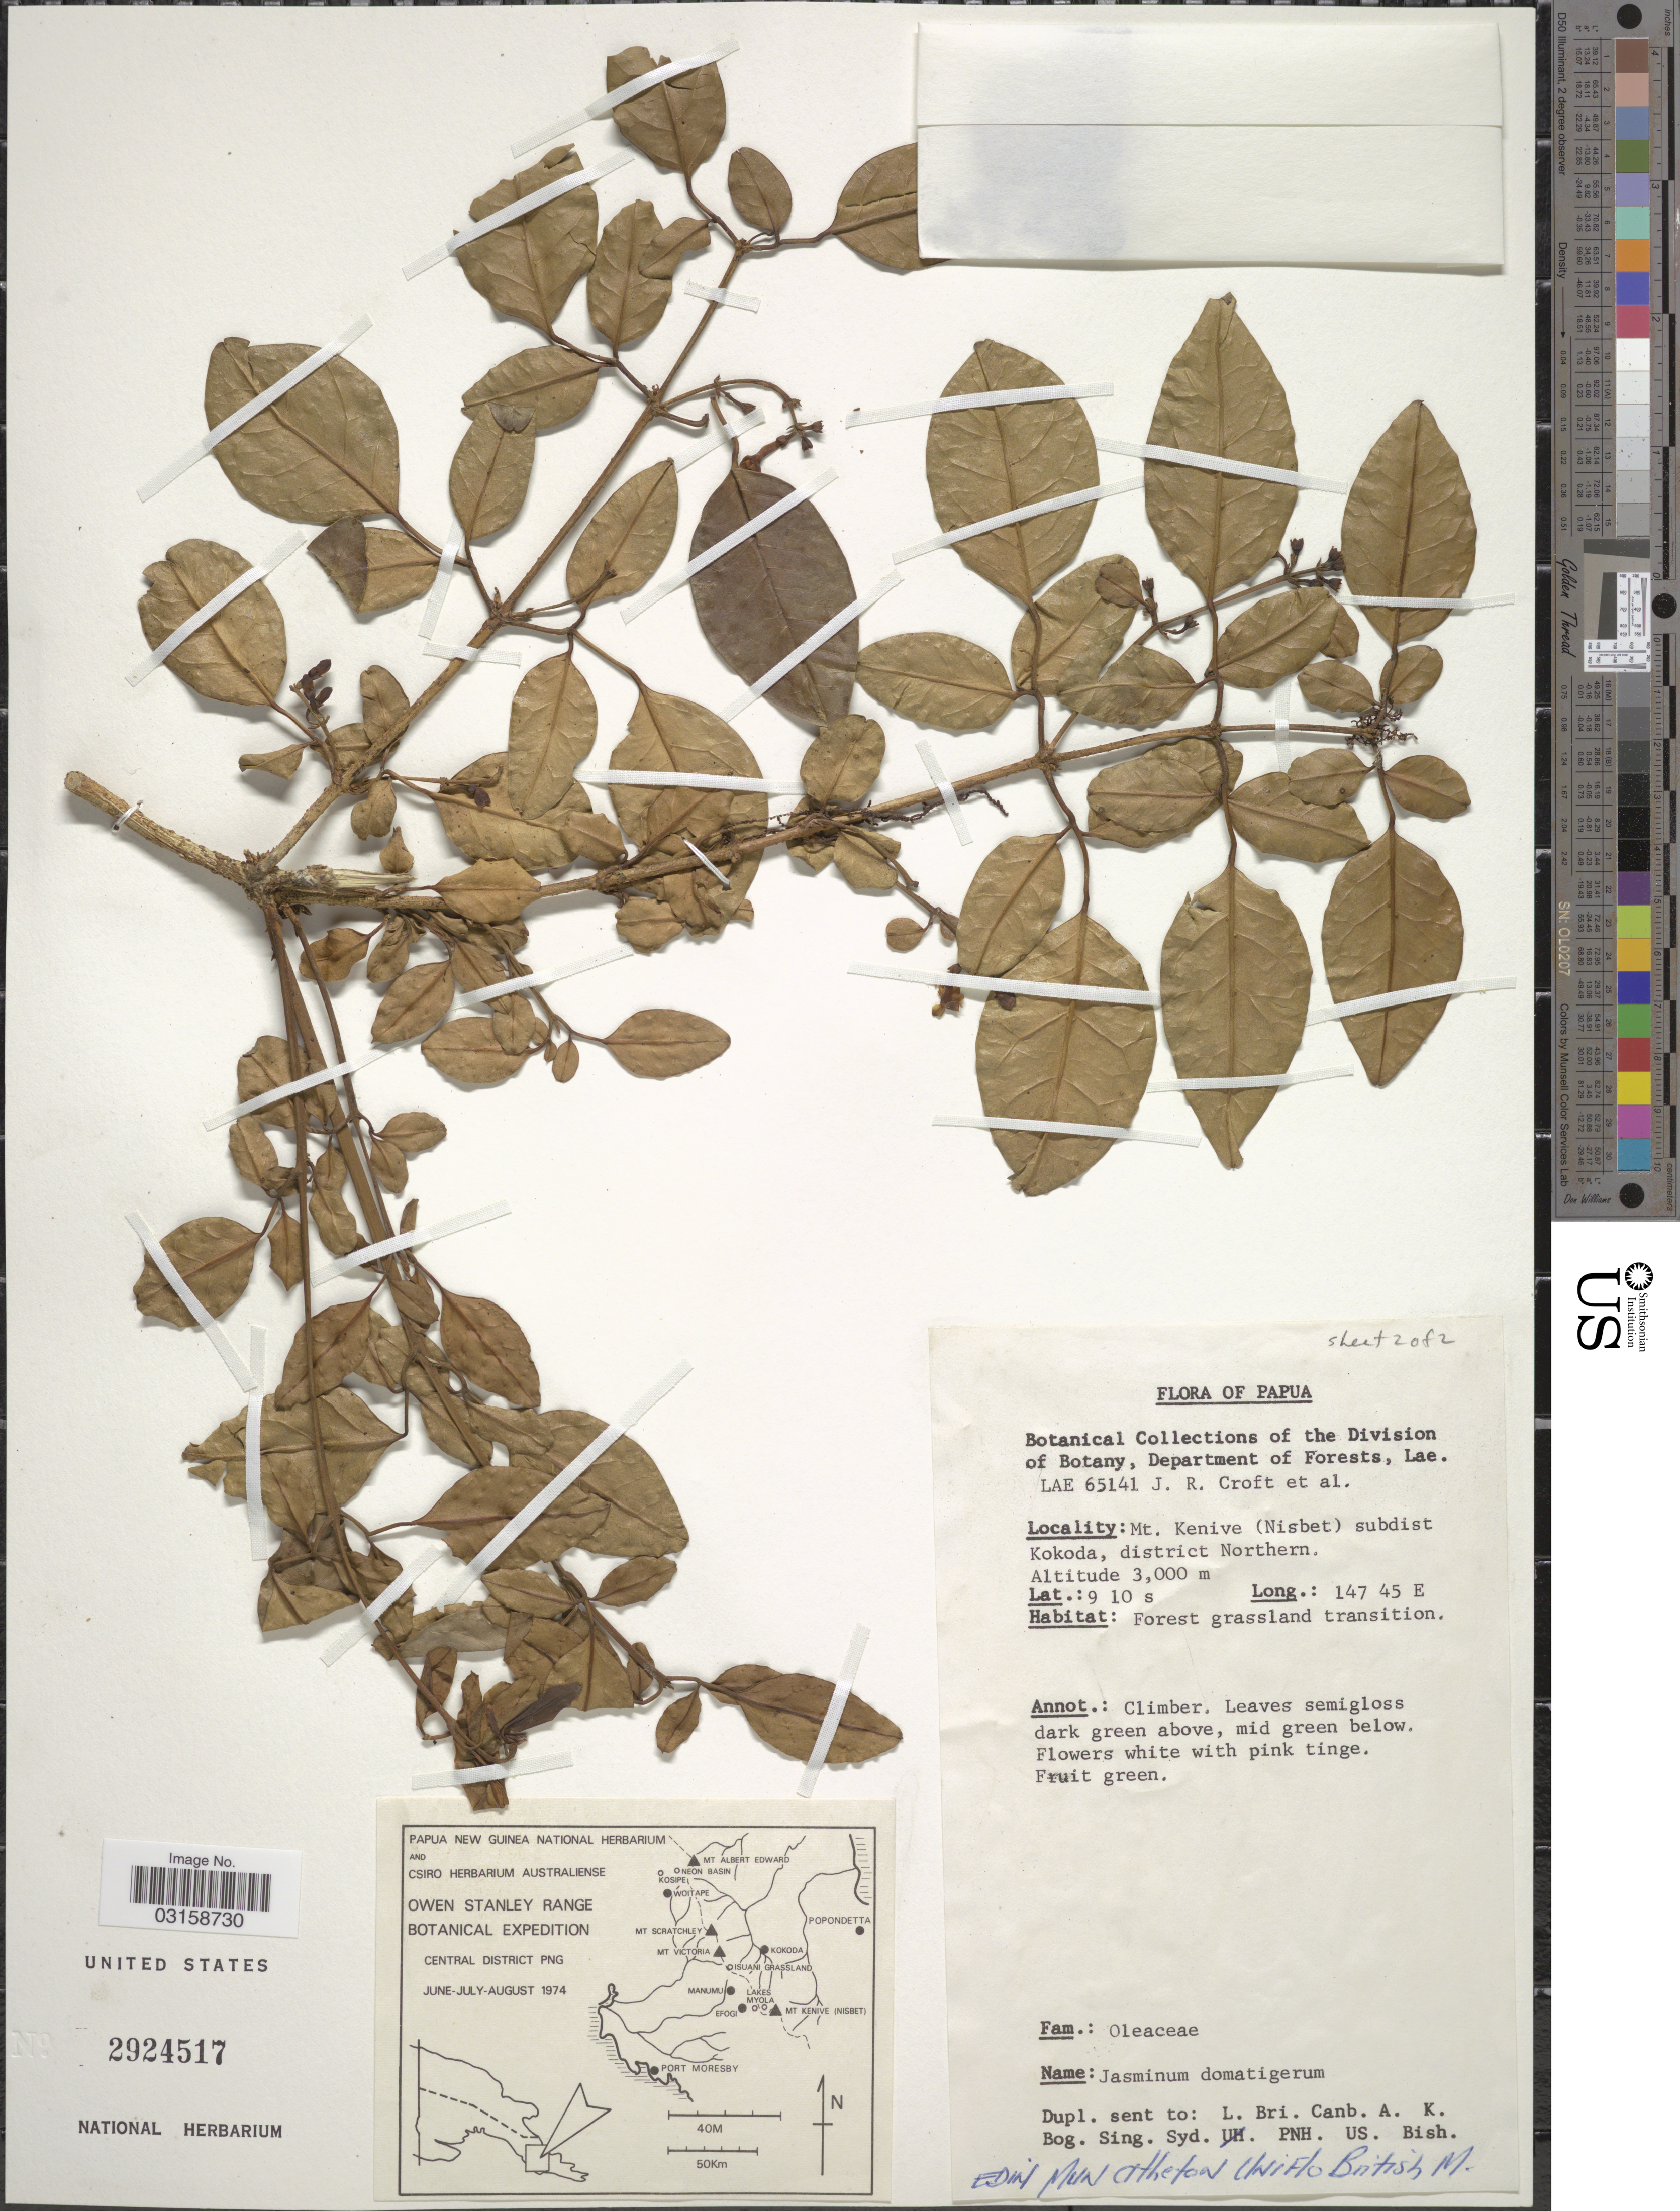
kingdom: Plantae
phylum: Tracheophyta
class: Magnoliopsida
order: Lamiales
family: Oleaceae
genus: Jasminum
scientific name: Jasminum domatiigerum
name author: Lingelsh.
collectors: J. R. Croft & et al.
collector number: LAE 65141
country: Papua New Guinea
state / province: Northern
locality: Papua. Mt. Kenive (Nisbet) subdist Kokoda.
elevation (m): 3000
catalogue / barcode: US 2924517